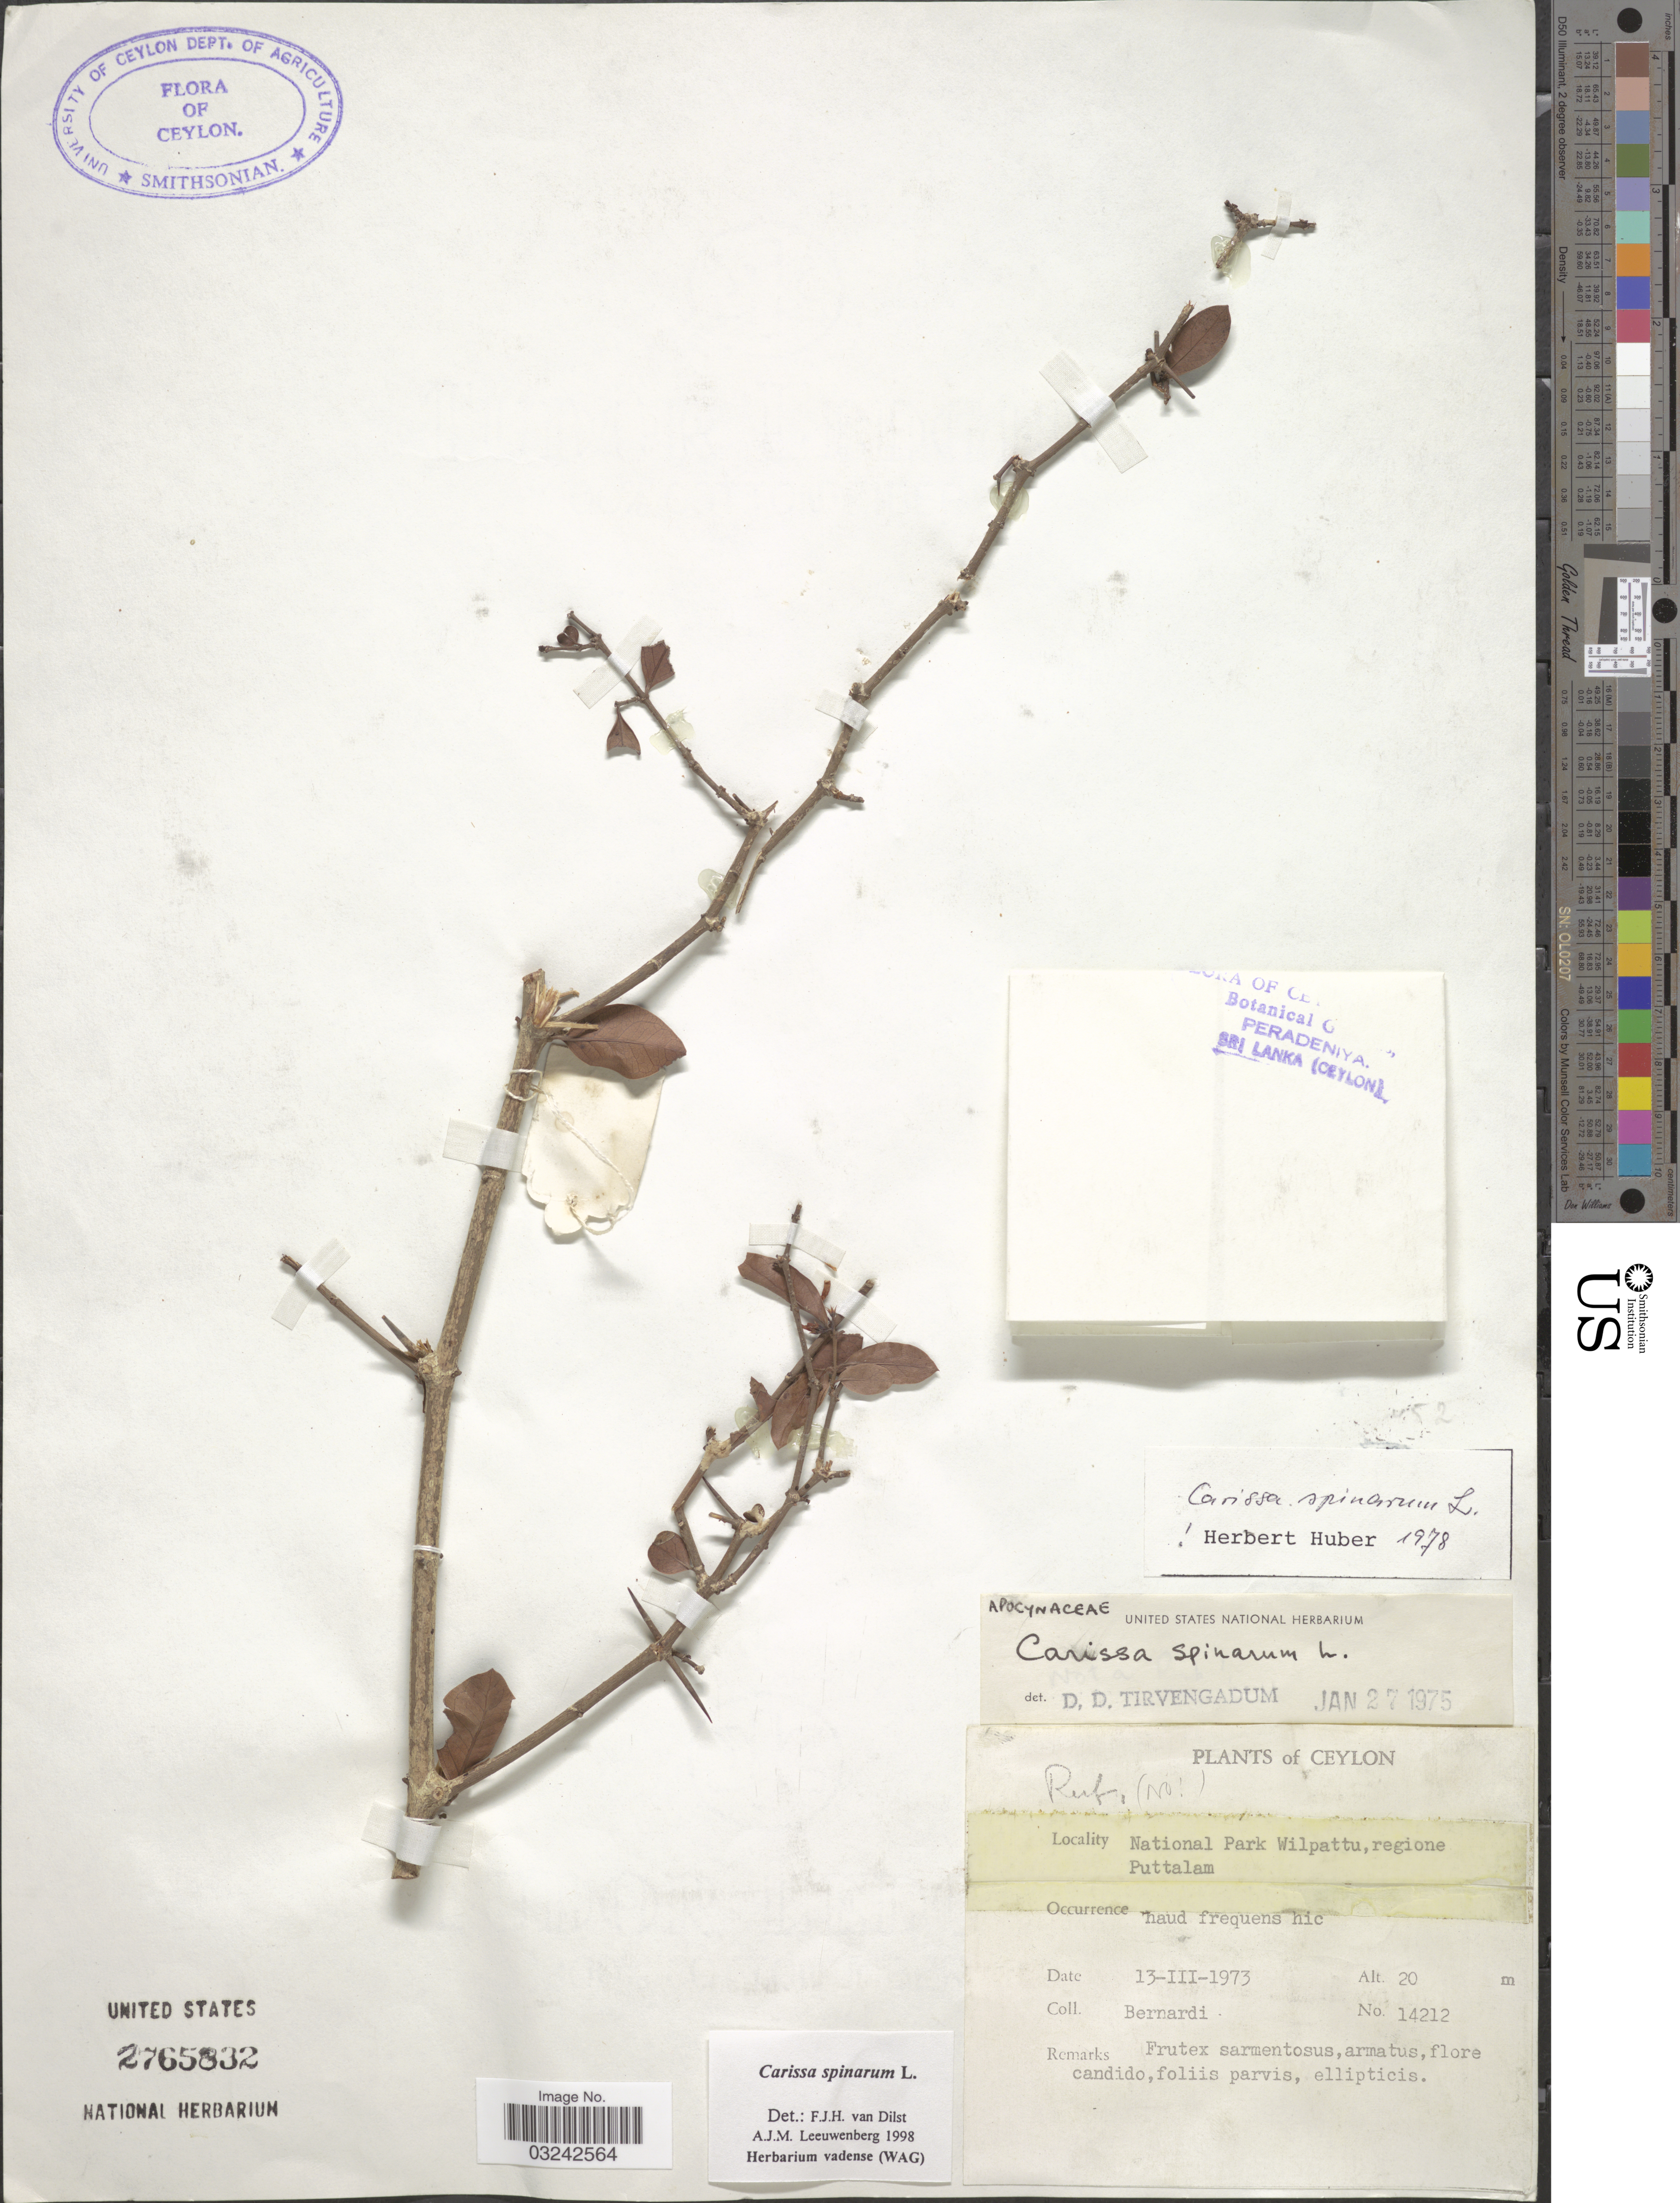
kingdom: Plantae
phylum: Tracheophyta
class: Magnoliopsida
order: Gentianales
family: Apocynaceae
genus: Carissa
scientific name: Carissa spinarum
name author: L.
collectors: Bernardi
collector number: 14212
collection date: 1973-03-13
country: Sri Lanka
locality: Ceylon. National Park Wilpattu, regione Puttalam.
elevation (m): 20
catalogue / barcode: US 2765832